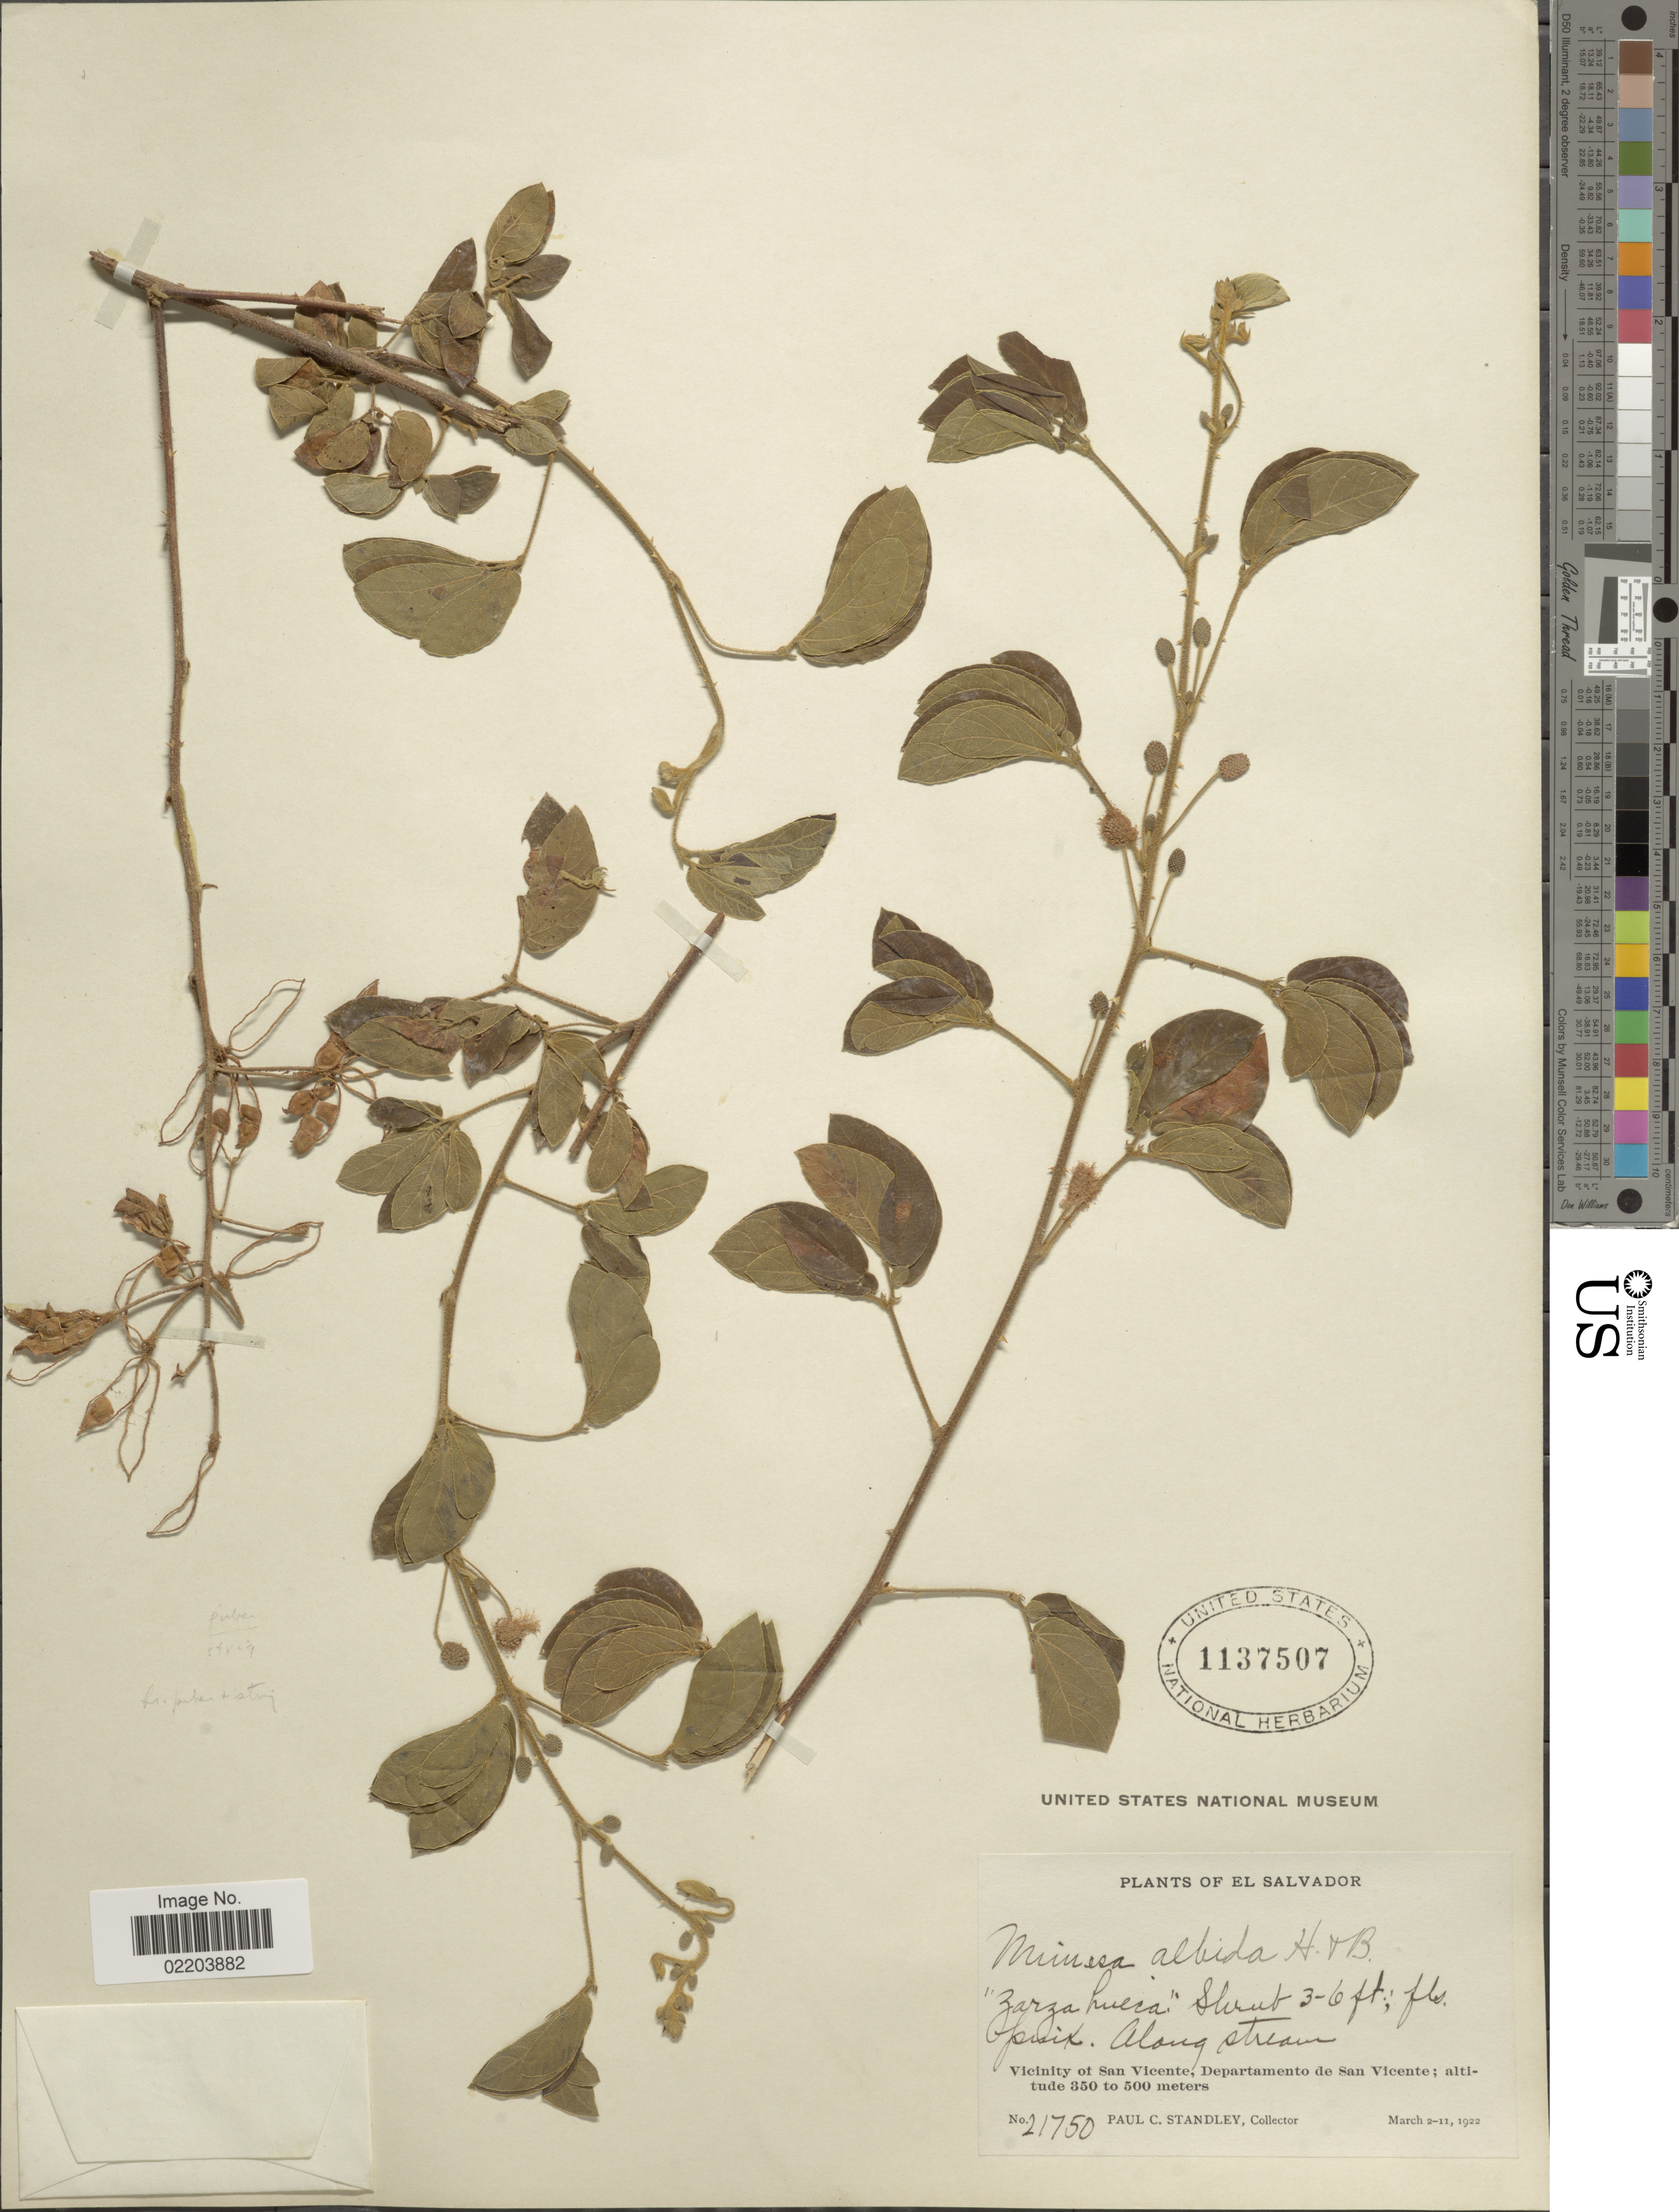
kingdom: Plantae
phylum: Tracheophyta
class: Magnoliopsida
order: Fabales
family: Fabaceae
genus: Mimosa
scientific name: Mimosa albida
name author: Humb. & Bonpl. ex Willd.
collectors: P. C. Standley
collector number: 21750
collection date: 1922-03-02/1922-03-11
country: El Salvador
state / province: San Vincente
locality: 'Zarza hueca', Along stream, Vicinity of Santa Vicente, Departamento de San Vicente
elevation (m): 350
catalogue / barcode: US 1137507